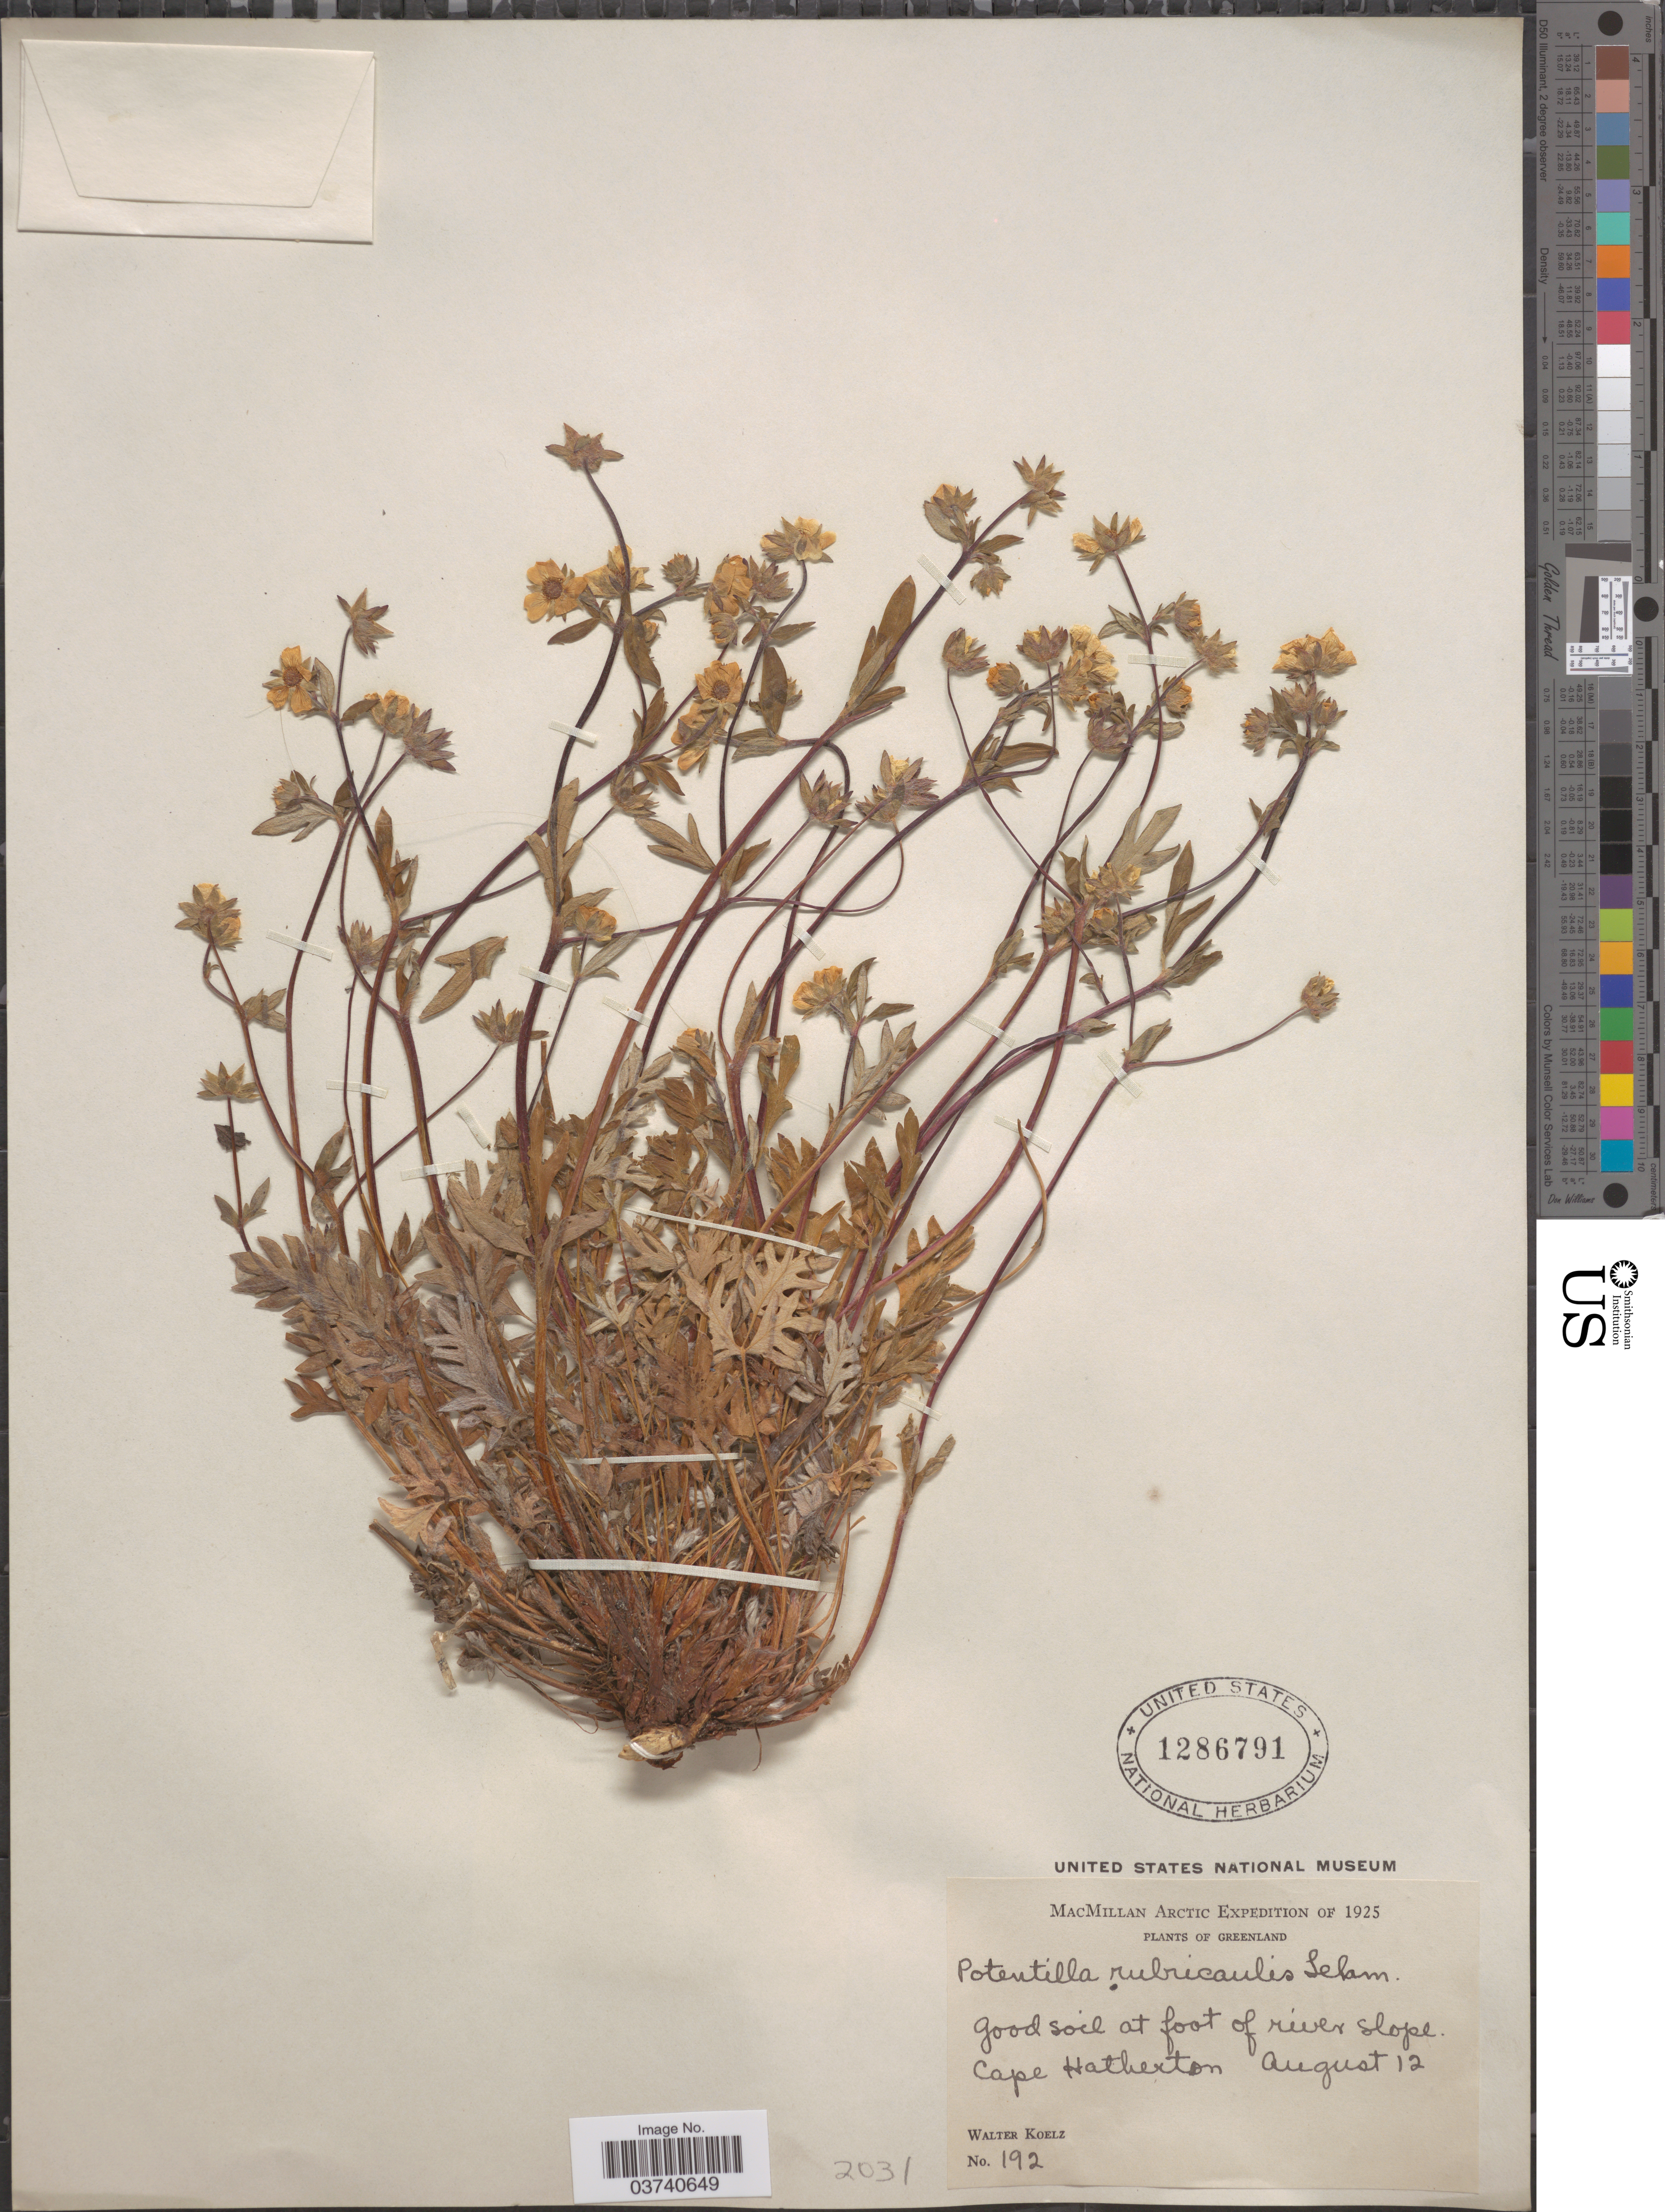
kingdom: Plantae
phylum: Tracheophyta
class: Magnoliopsida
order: Rosales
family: Rosaceae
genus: Potentilla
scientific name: Potentilla pedersenii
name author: (Rydb.) Rydb.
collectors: W. N. Koelz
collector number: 192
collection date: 1925-08-12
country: Greenland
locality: At foot of river slope. Cape Hatherton.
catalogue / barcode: US 1286791